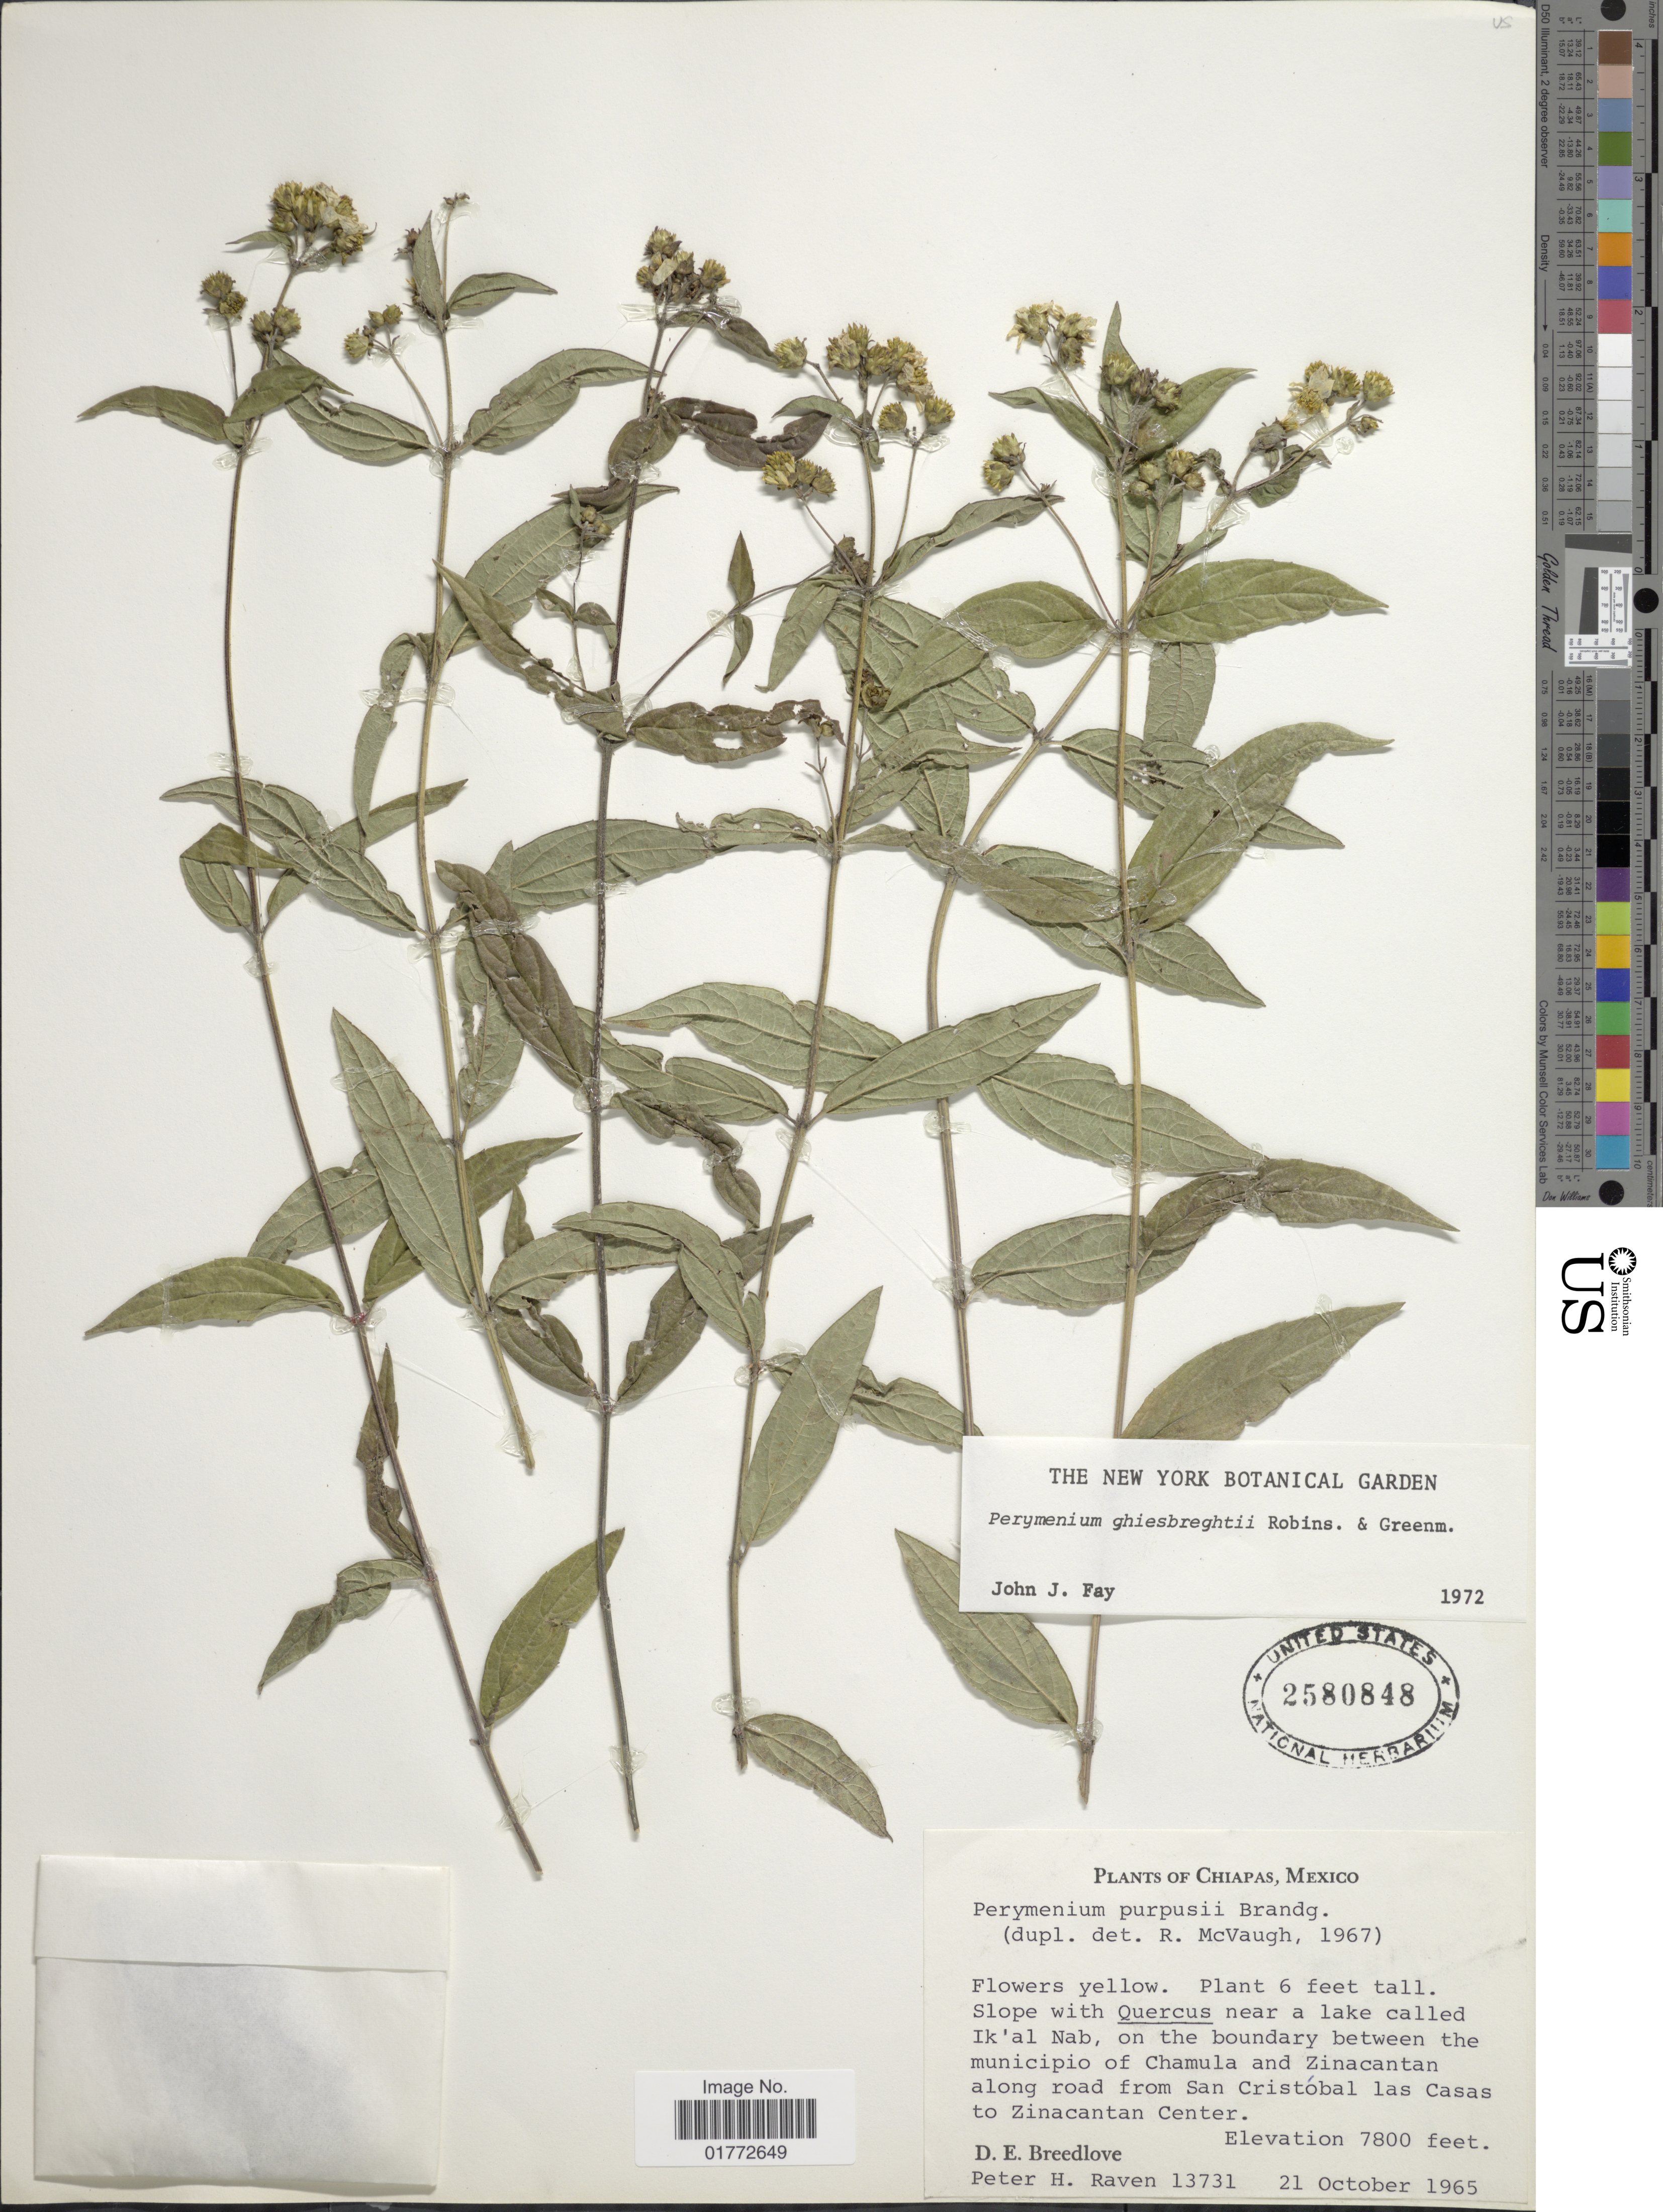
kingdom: Plantae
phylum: Tracheophyta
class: Magnoliopsida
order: Asterales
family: Asteraceae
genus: Perymenium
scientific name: Perymenium ghiesbreghtii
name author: B.L. Rob. & Greenm.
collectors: D. E. Breedlove & P. Raven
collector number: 13731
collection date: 1965-10-21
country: Mexico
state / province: Chiapas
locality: Slope with Quercus near a lake called Ik' al Nab, on the boundary between the municipio of Chamula and Zinacantan along road from San Cristobal las Casas to Zinacantan Center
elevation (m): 2377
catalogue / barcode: US 2580848